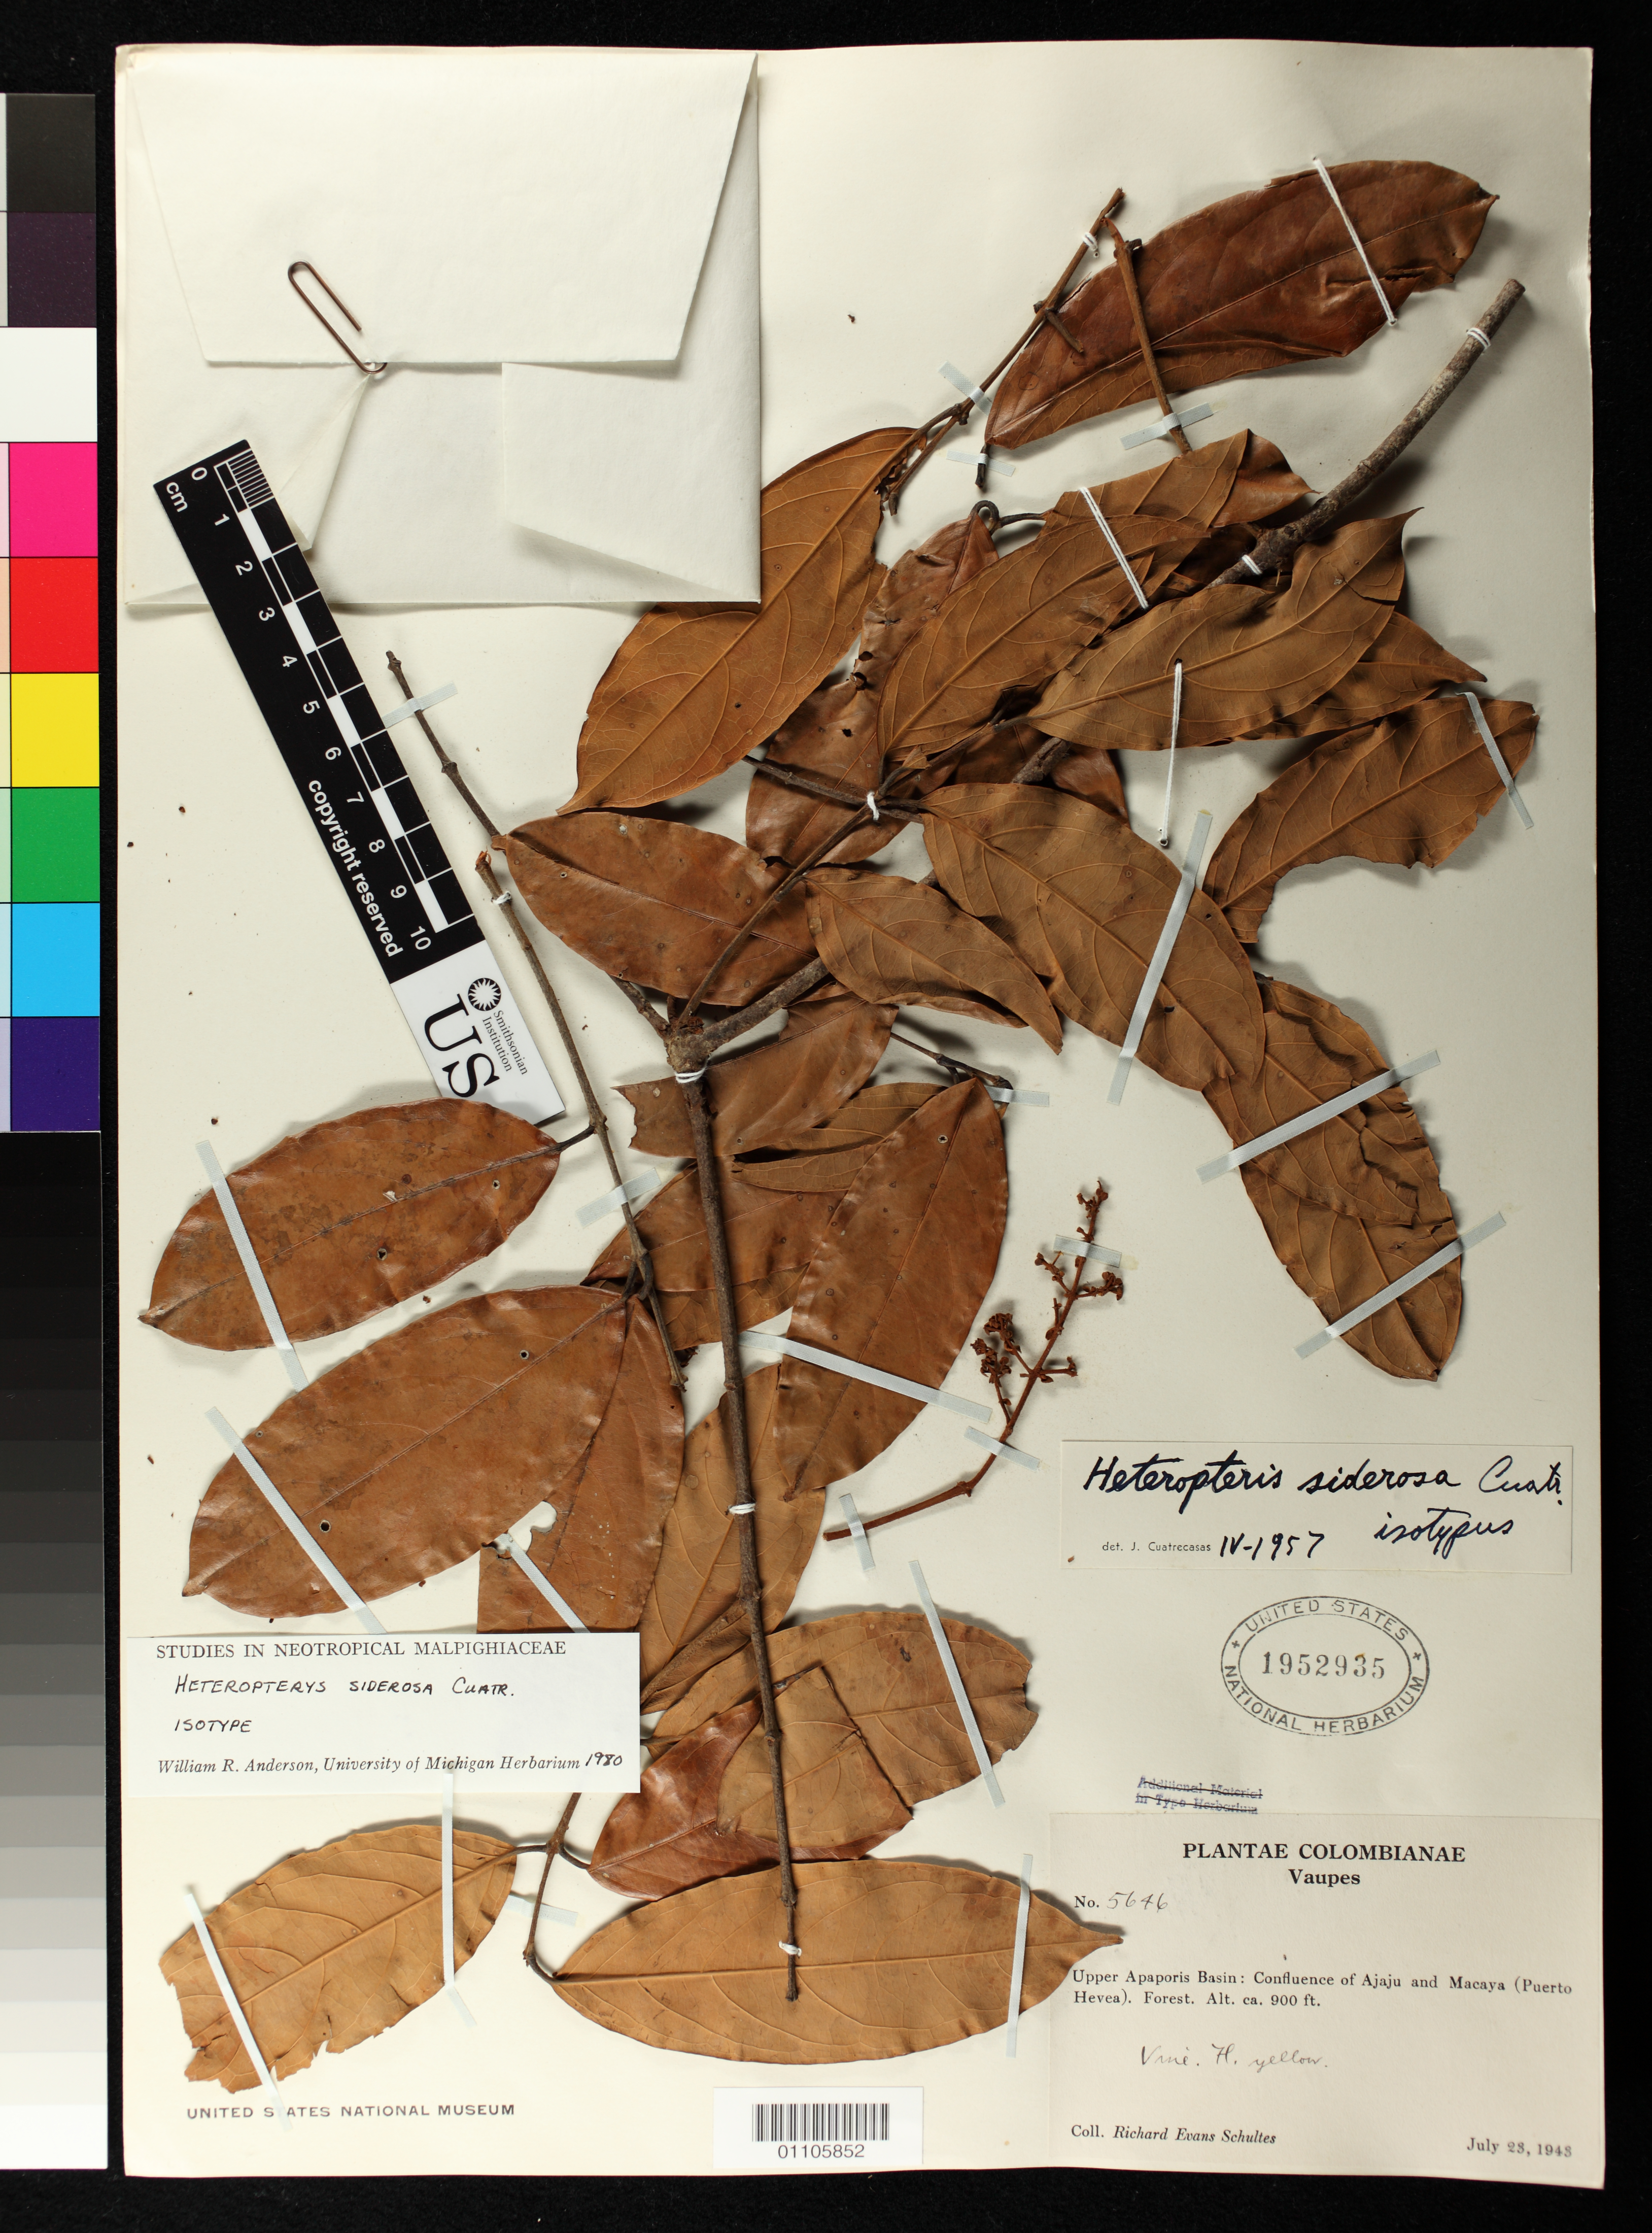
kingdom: Plantae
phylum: Tracheophyta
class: Magnoliopsida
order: Malpighiales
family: Malpighiaceae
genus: Heteropterys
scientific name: Heteropterys siderosa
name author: Cuatrec.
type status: Isotype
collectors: R. E. Schultes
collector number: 5646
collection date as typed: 23 Jul 1943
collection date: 1943-07-23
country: Colombia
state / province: Vaupés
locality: Upper Apaporis Basin: confluence of Ajaju and Macaya (Puerto Hevea).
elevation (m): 274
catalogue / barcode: US 1952935